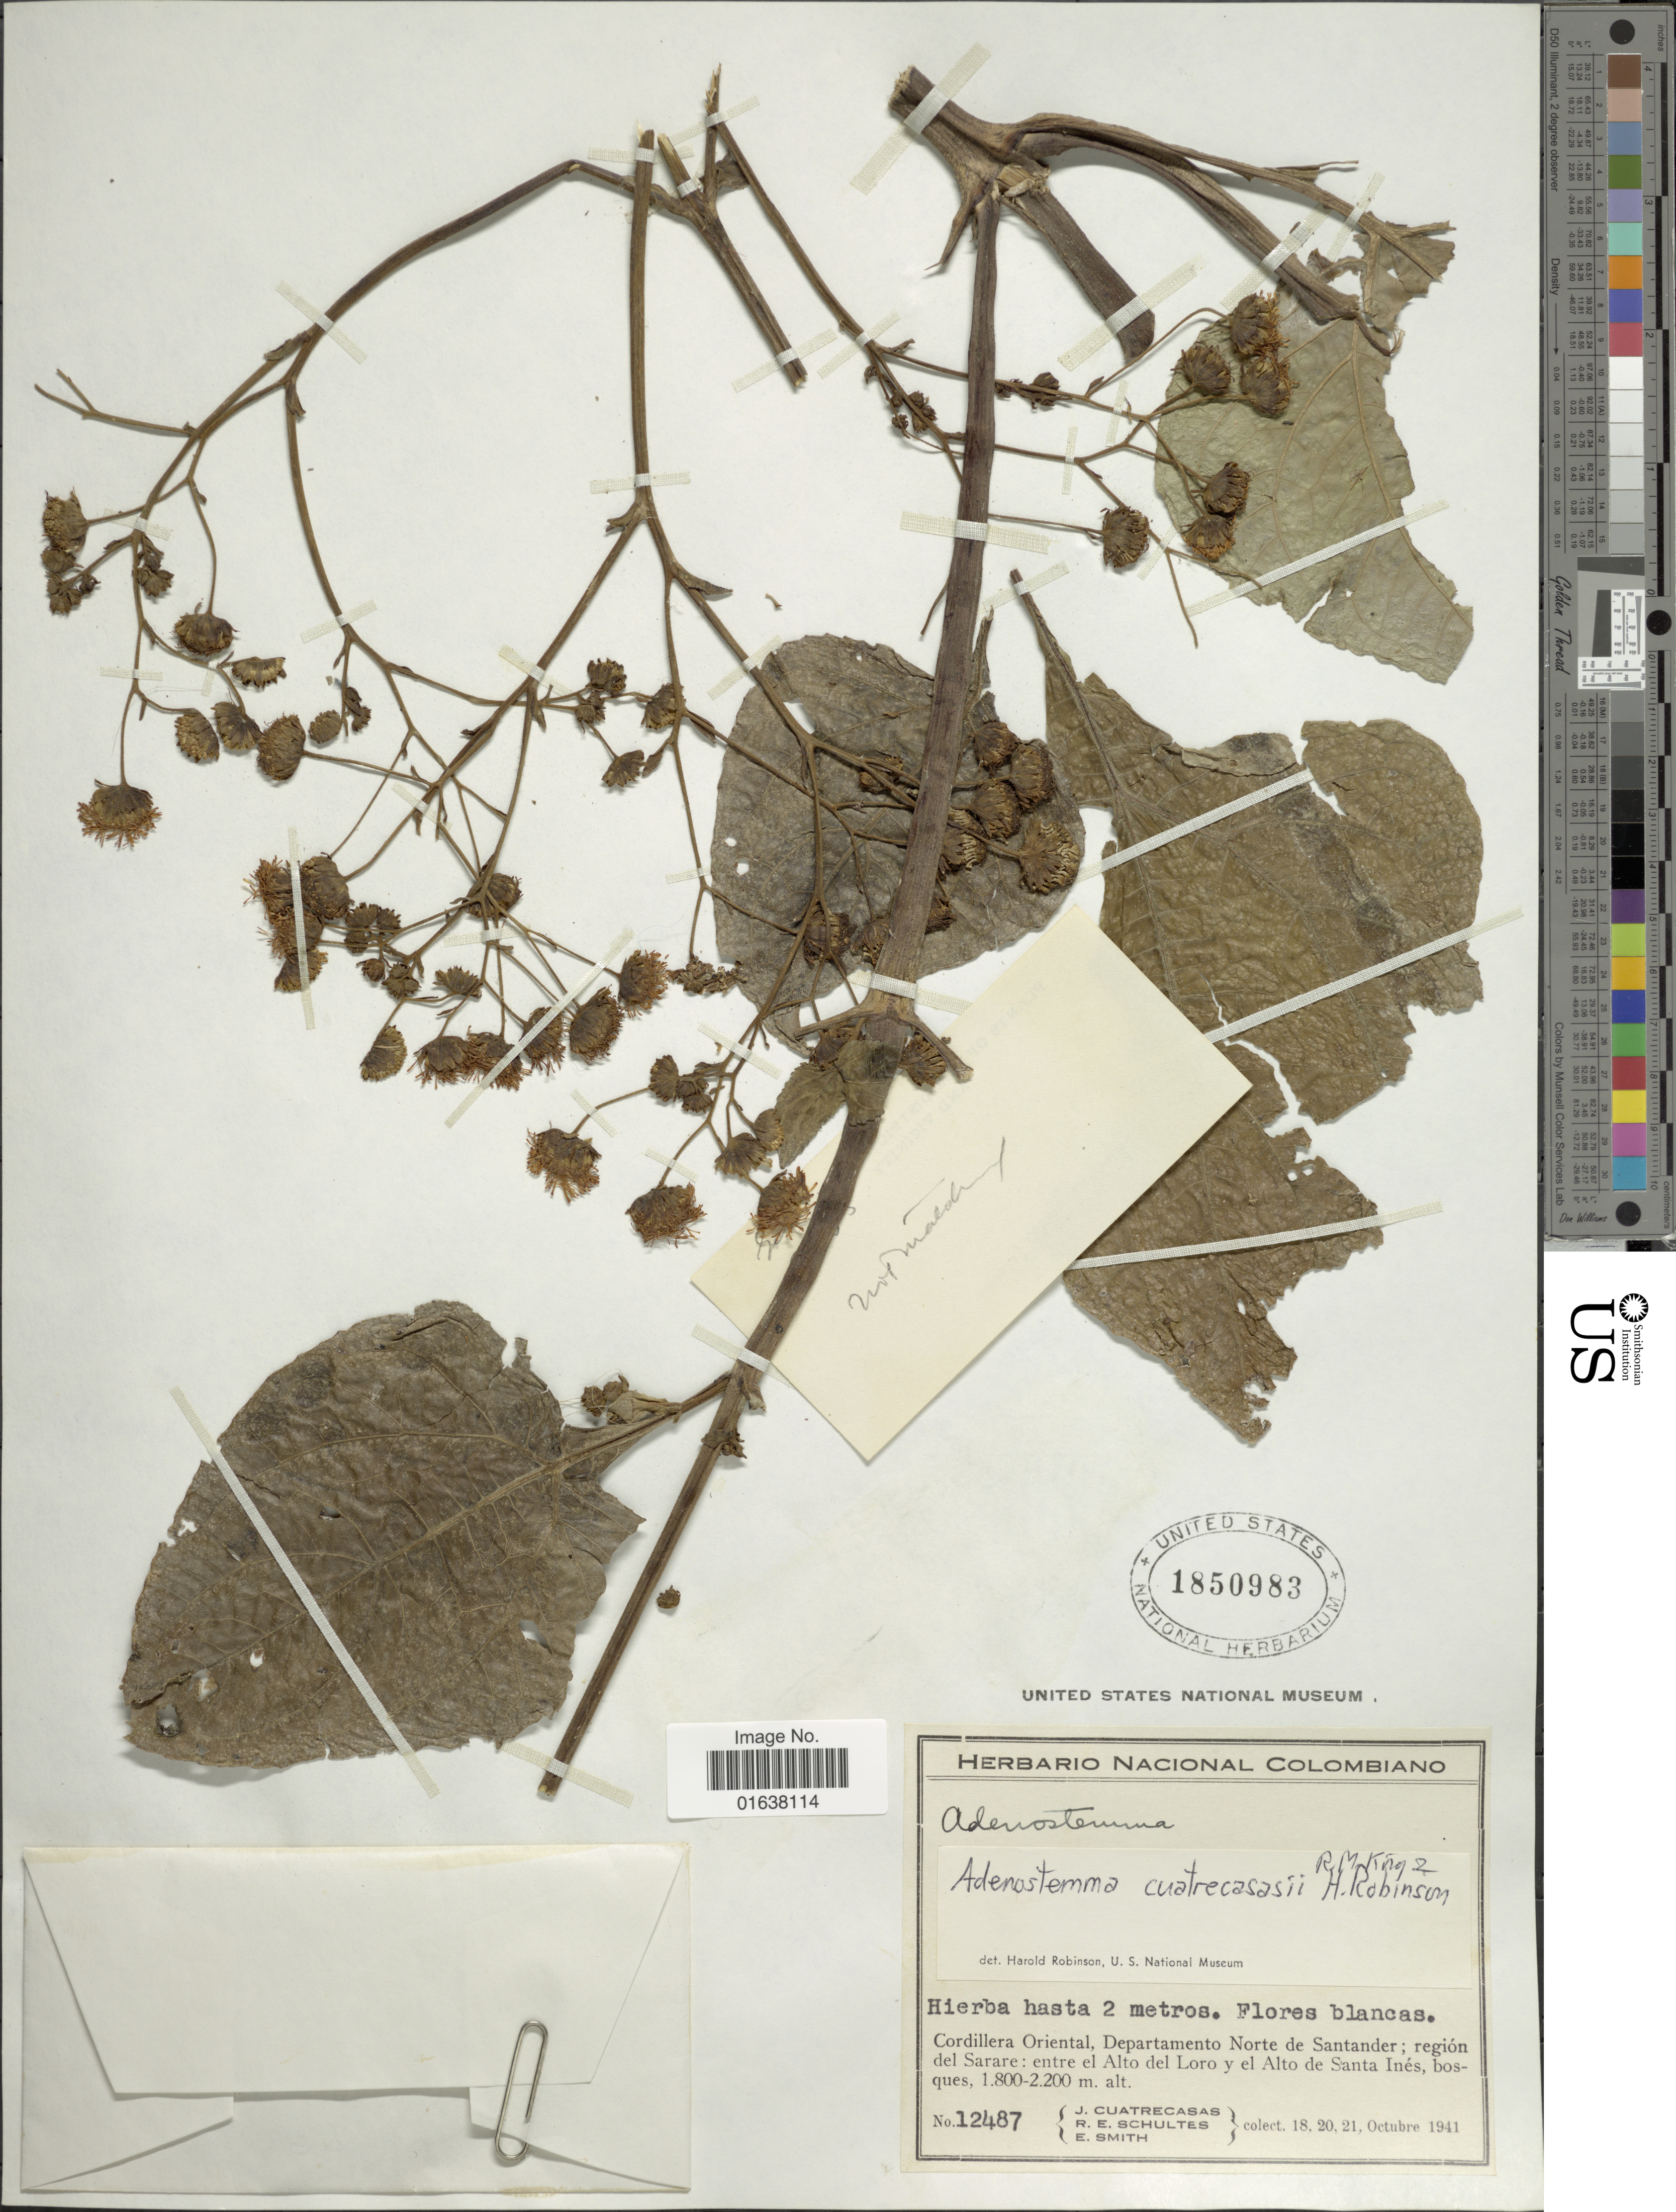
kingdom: Plantae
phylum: Tracheophyta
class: Magnoliopsida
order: Asterales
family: Asteraceae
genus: Adenostemma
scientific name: Adenostemma cuatrecasasii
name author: R.M. King & H. Rob.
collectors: J. Cuatrecasas, R. E. Schultes & C. E. Smith Jr.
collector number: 12487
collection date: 1941-10-18/1941-10-21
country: Colombia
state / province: Norte de Santander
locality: Cordillera Oriental, Departamento Norte de Santander; region del Sarare; entre el Alto del Loro y el Alto de Santo Ines, bosques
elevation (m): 1800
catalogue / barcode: US 1850983